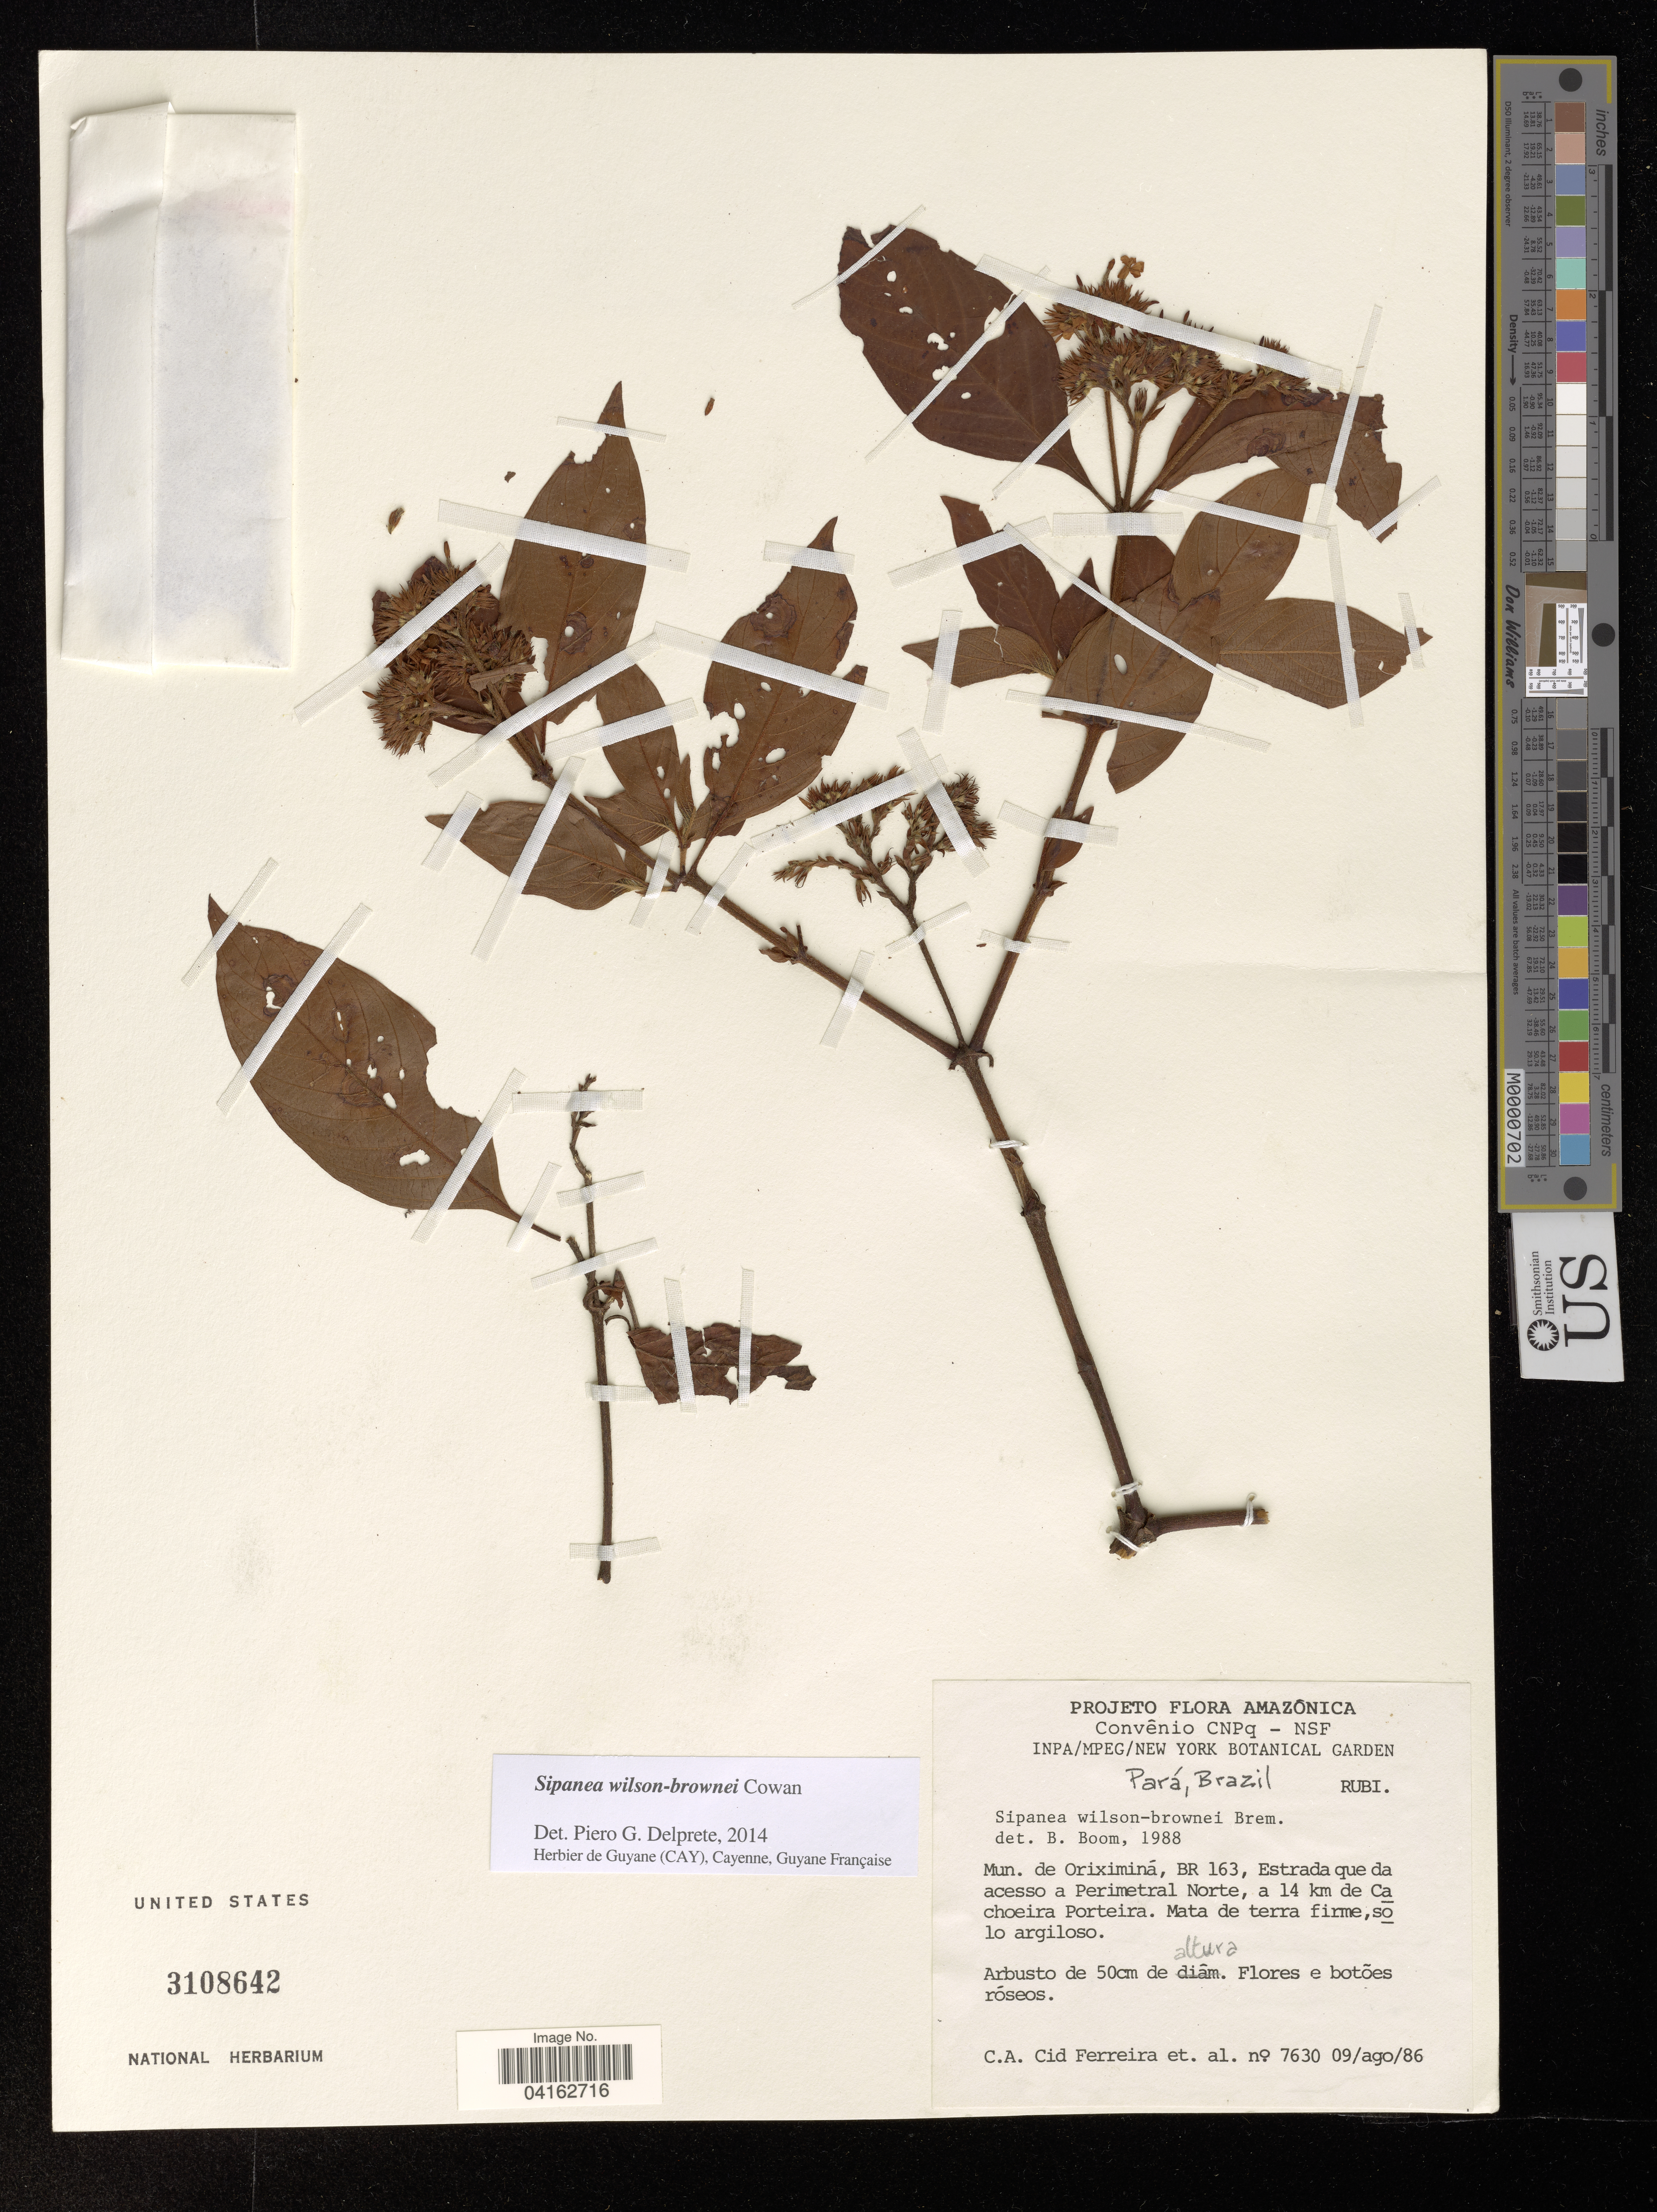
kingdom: Plantae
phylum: Tracheophyta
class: Magnoliopsida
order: Gentianales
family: Rubiaceae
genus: Sipanea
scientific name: Sipanea wilson-brownei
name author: R.S. Cowan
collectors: C. A. Cid Ferreira & et al.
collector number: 7630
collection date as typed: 86 AUG 9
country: Brazil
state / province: Pará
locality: Mun. de Oriximiná, BR 163, Estrada que da acesso a Perimetral Norte, a 14 km de Cachoeira Porteira.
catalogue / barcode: US 3108642